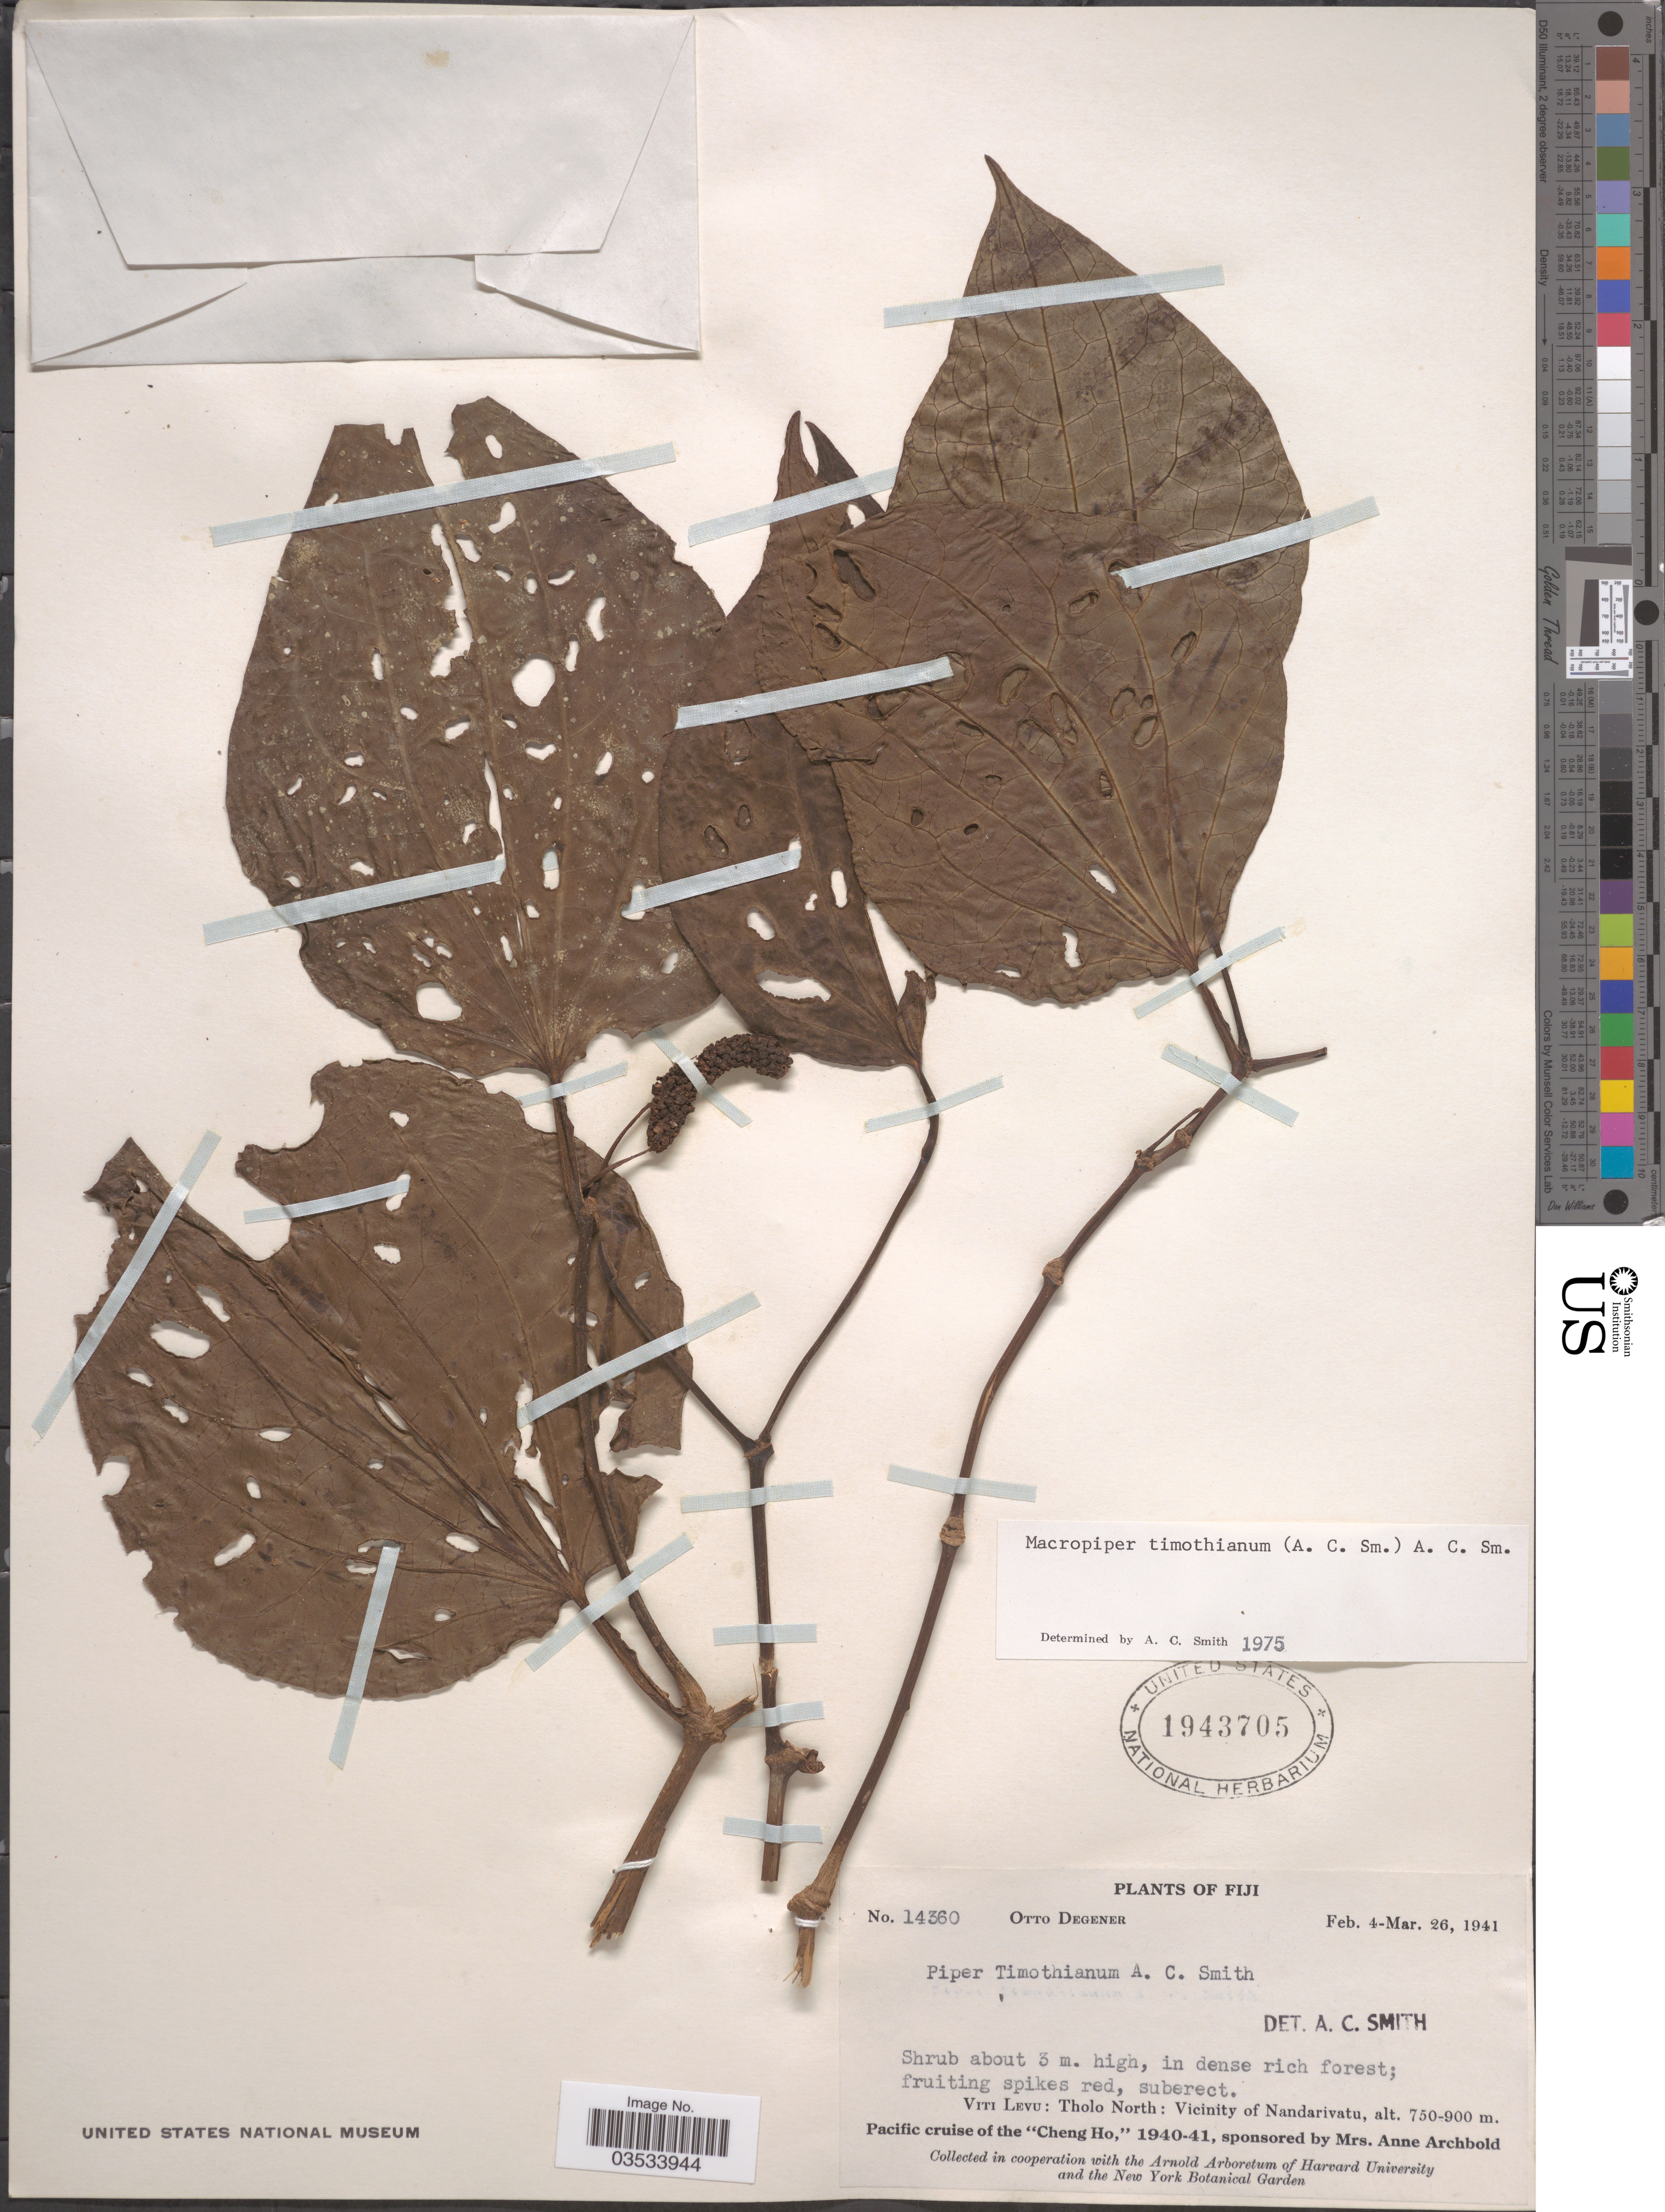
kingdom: Plantae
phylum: Tracheophyta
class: Magnoliopsida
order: Piperales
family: Piperaceae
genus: Piper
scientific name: Piper timothianum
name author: A.C. Sm.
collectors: O. Degener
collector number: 14360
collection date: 1941-02-04/1941-03-26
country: Fiji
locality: Viti Levu: Tholo North: Vicinity of Nandarivatu.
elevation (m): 750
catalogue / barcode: US 1943705